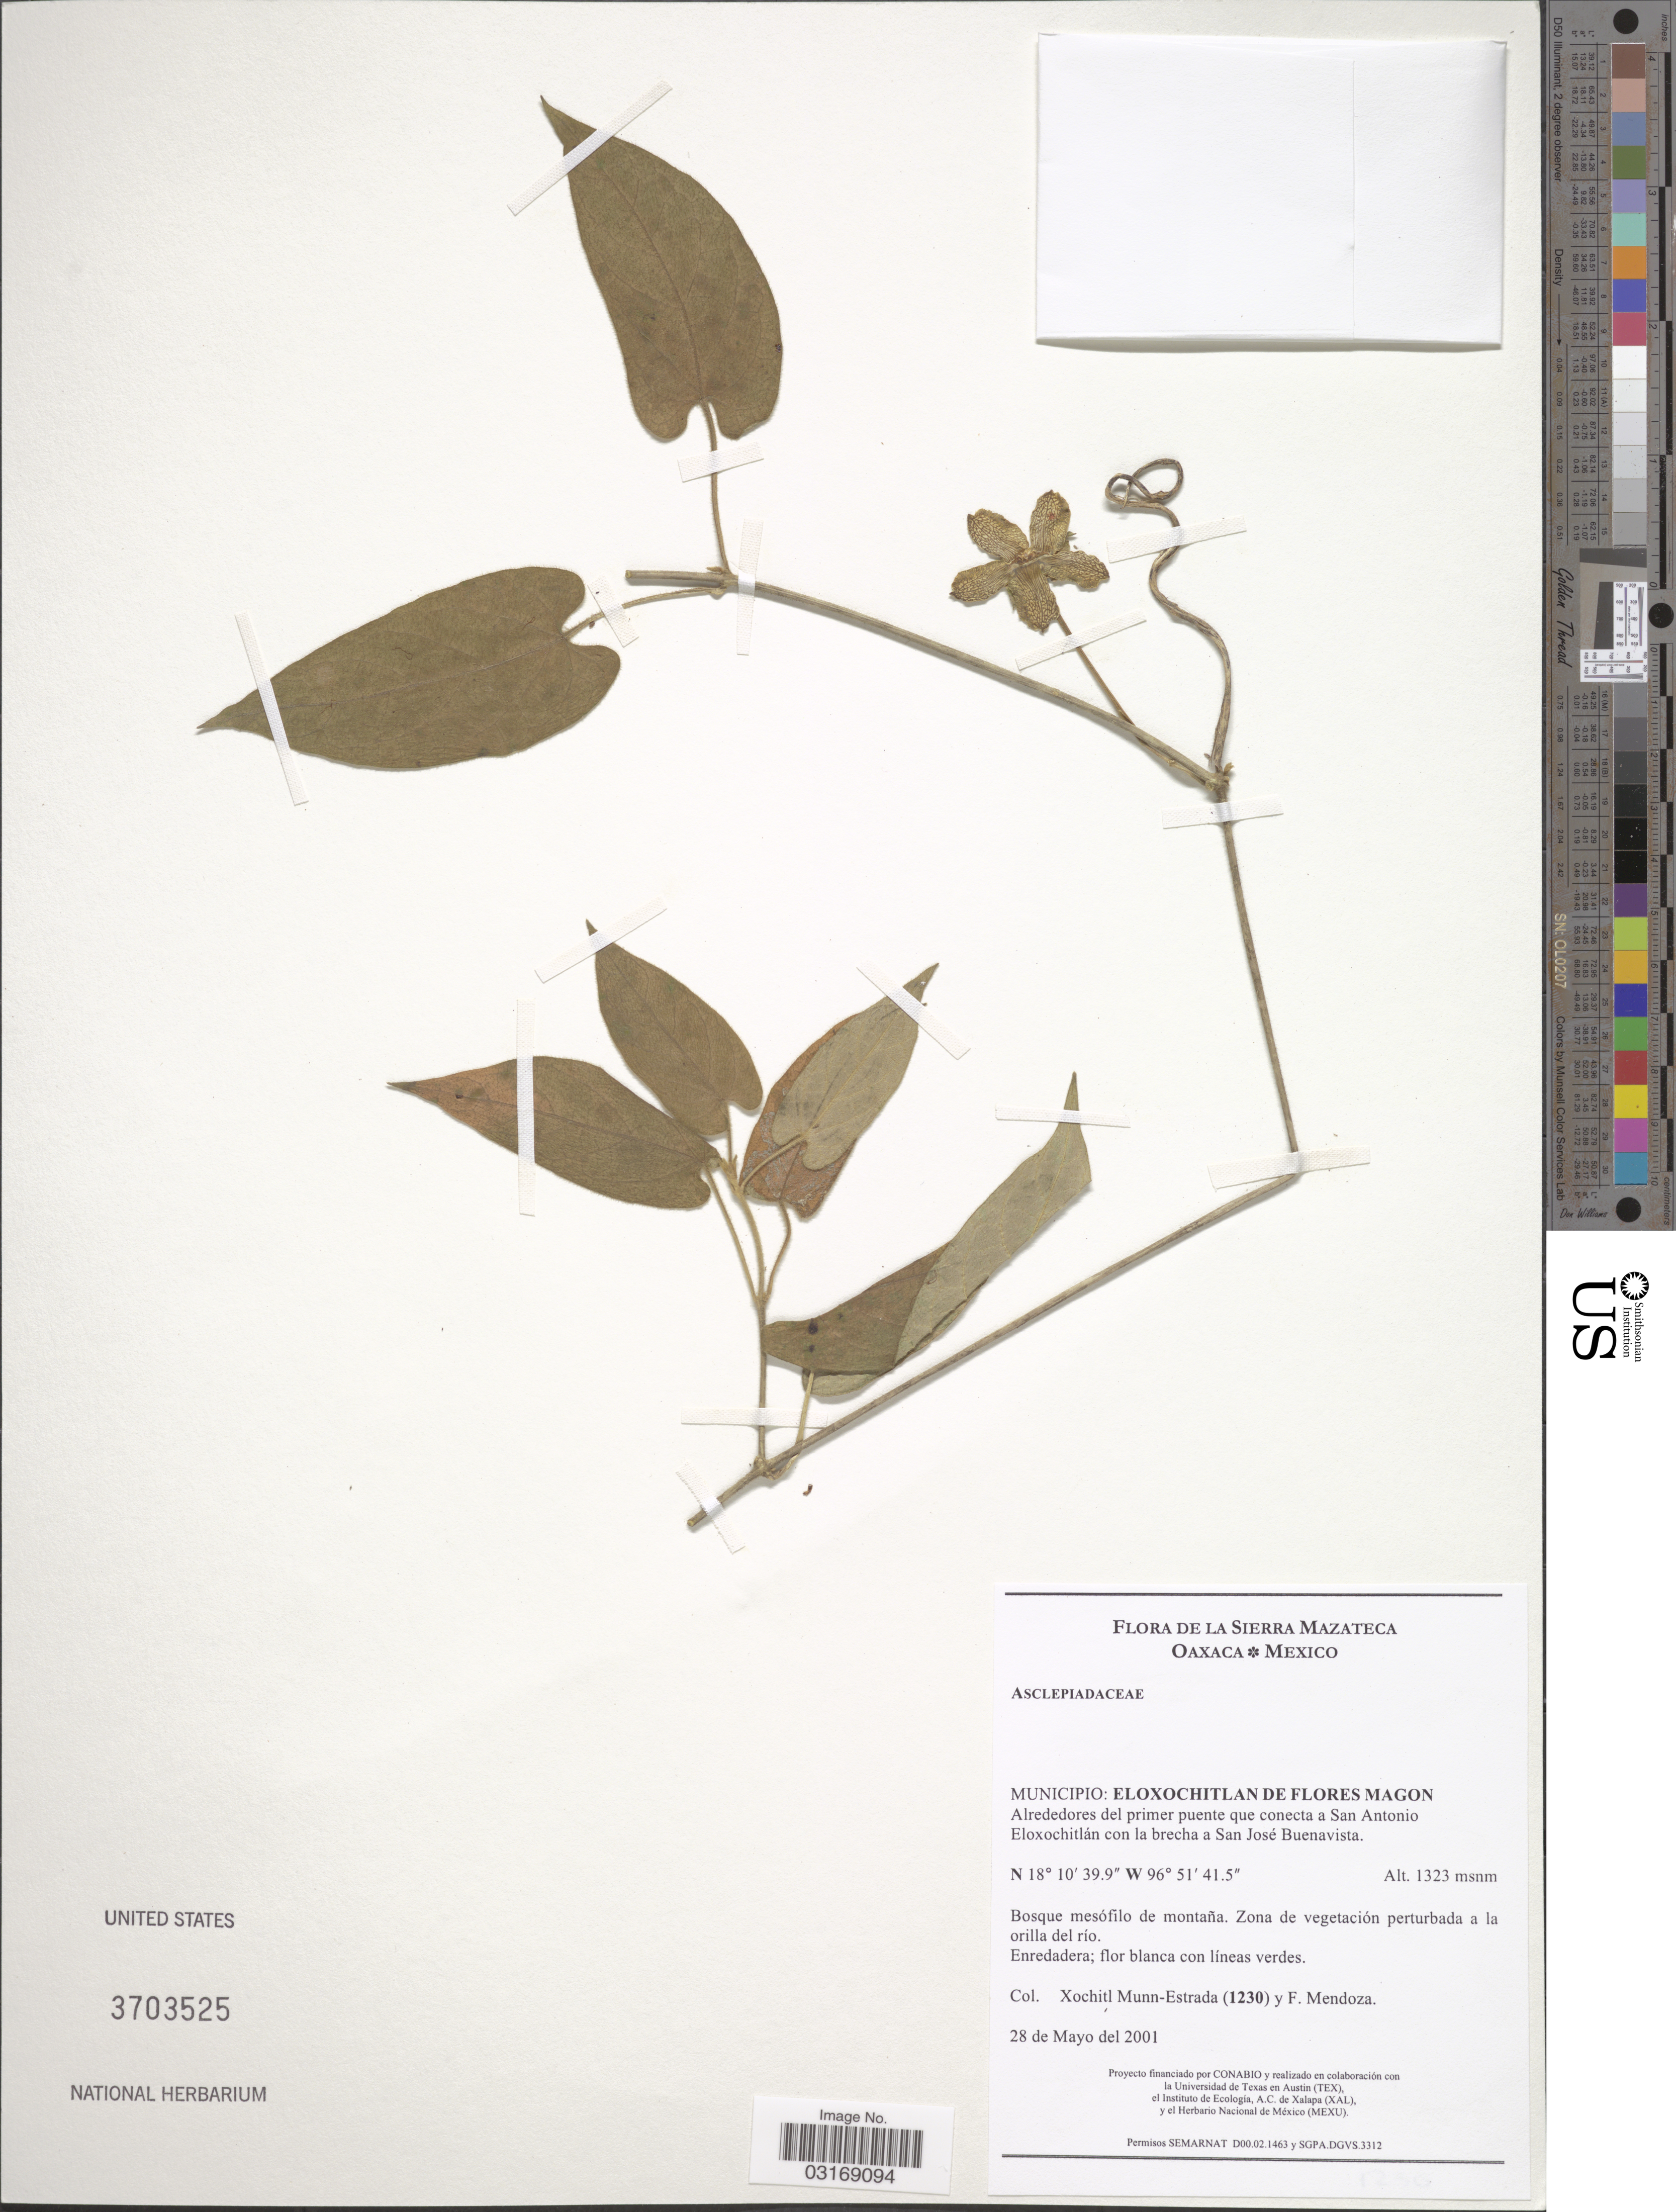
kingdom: Plantae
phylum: Tracheophyta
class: Magnoliopsida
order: Gentianales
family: Apocynaceae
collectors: X. Munn-Estrada & F. Mendoza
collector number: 1230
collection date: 2001-05-28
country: Mexico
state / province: Oaxaca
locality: De La Sierra Mazateca. Municipio: Eloxochitlan de Flores Magon. Alrededores del primer puente que conecta a San Antonio Eloxochitlán con la brecha a San José Buenavista.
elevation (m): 1323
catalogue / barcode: US 3703525